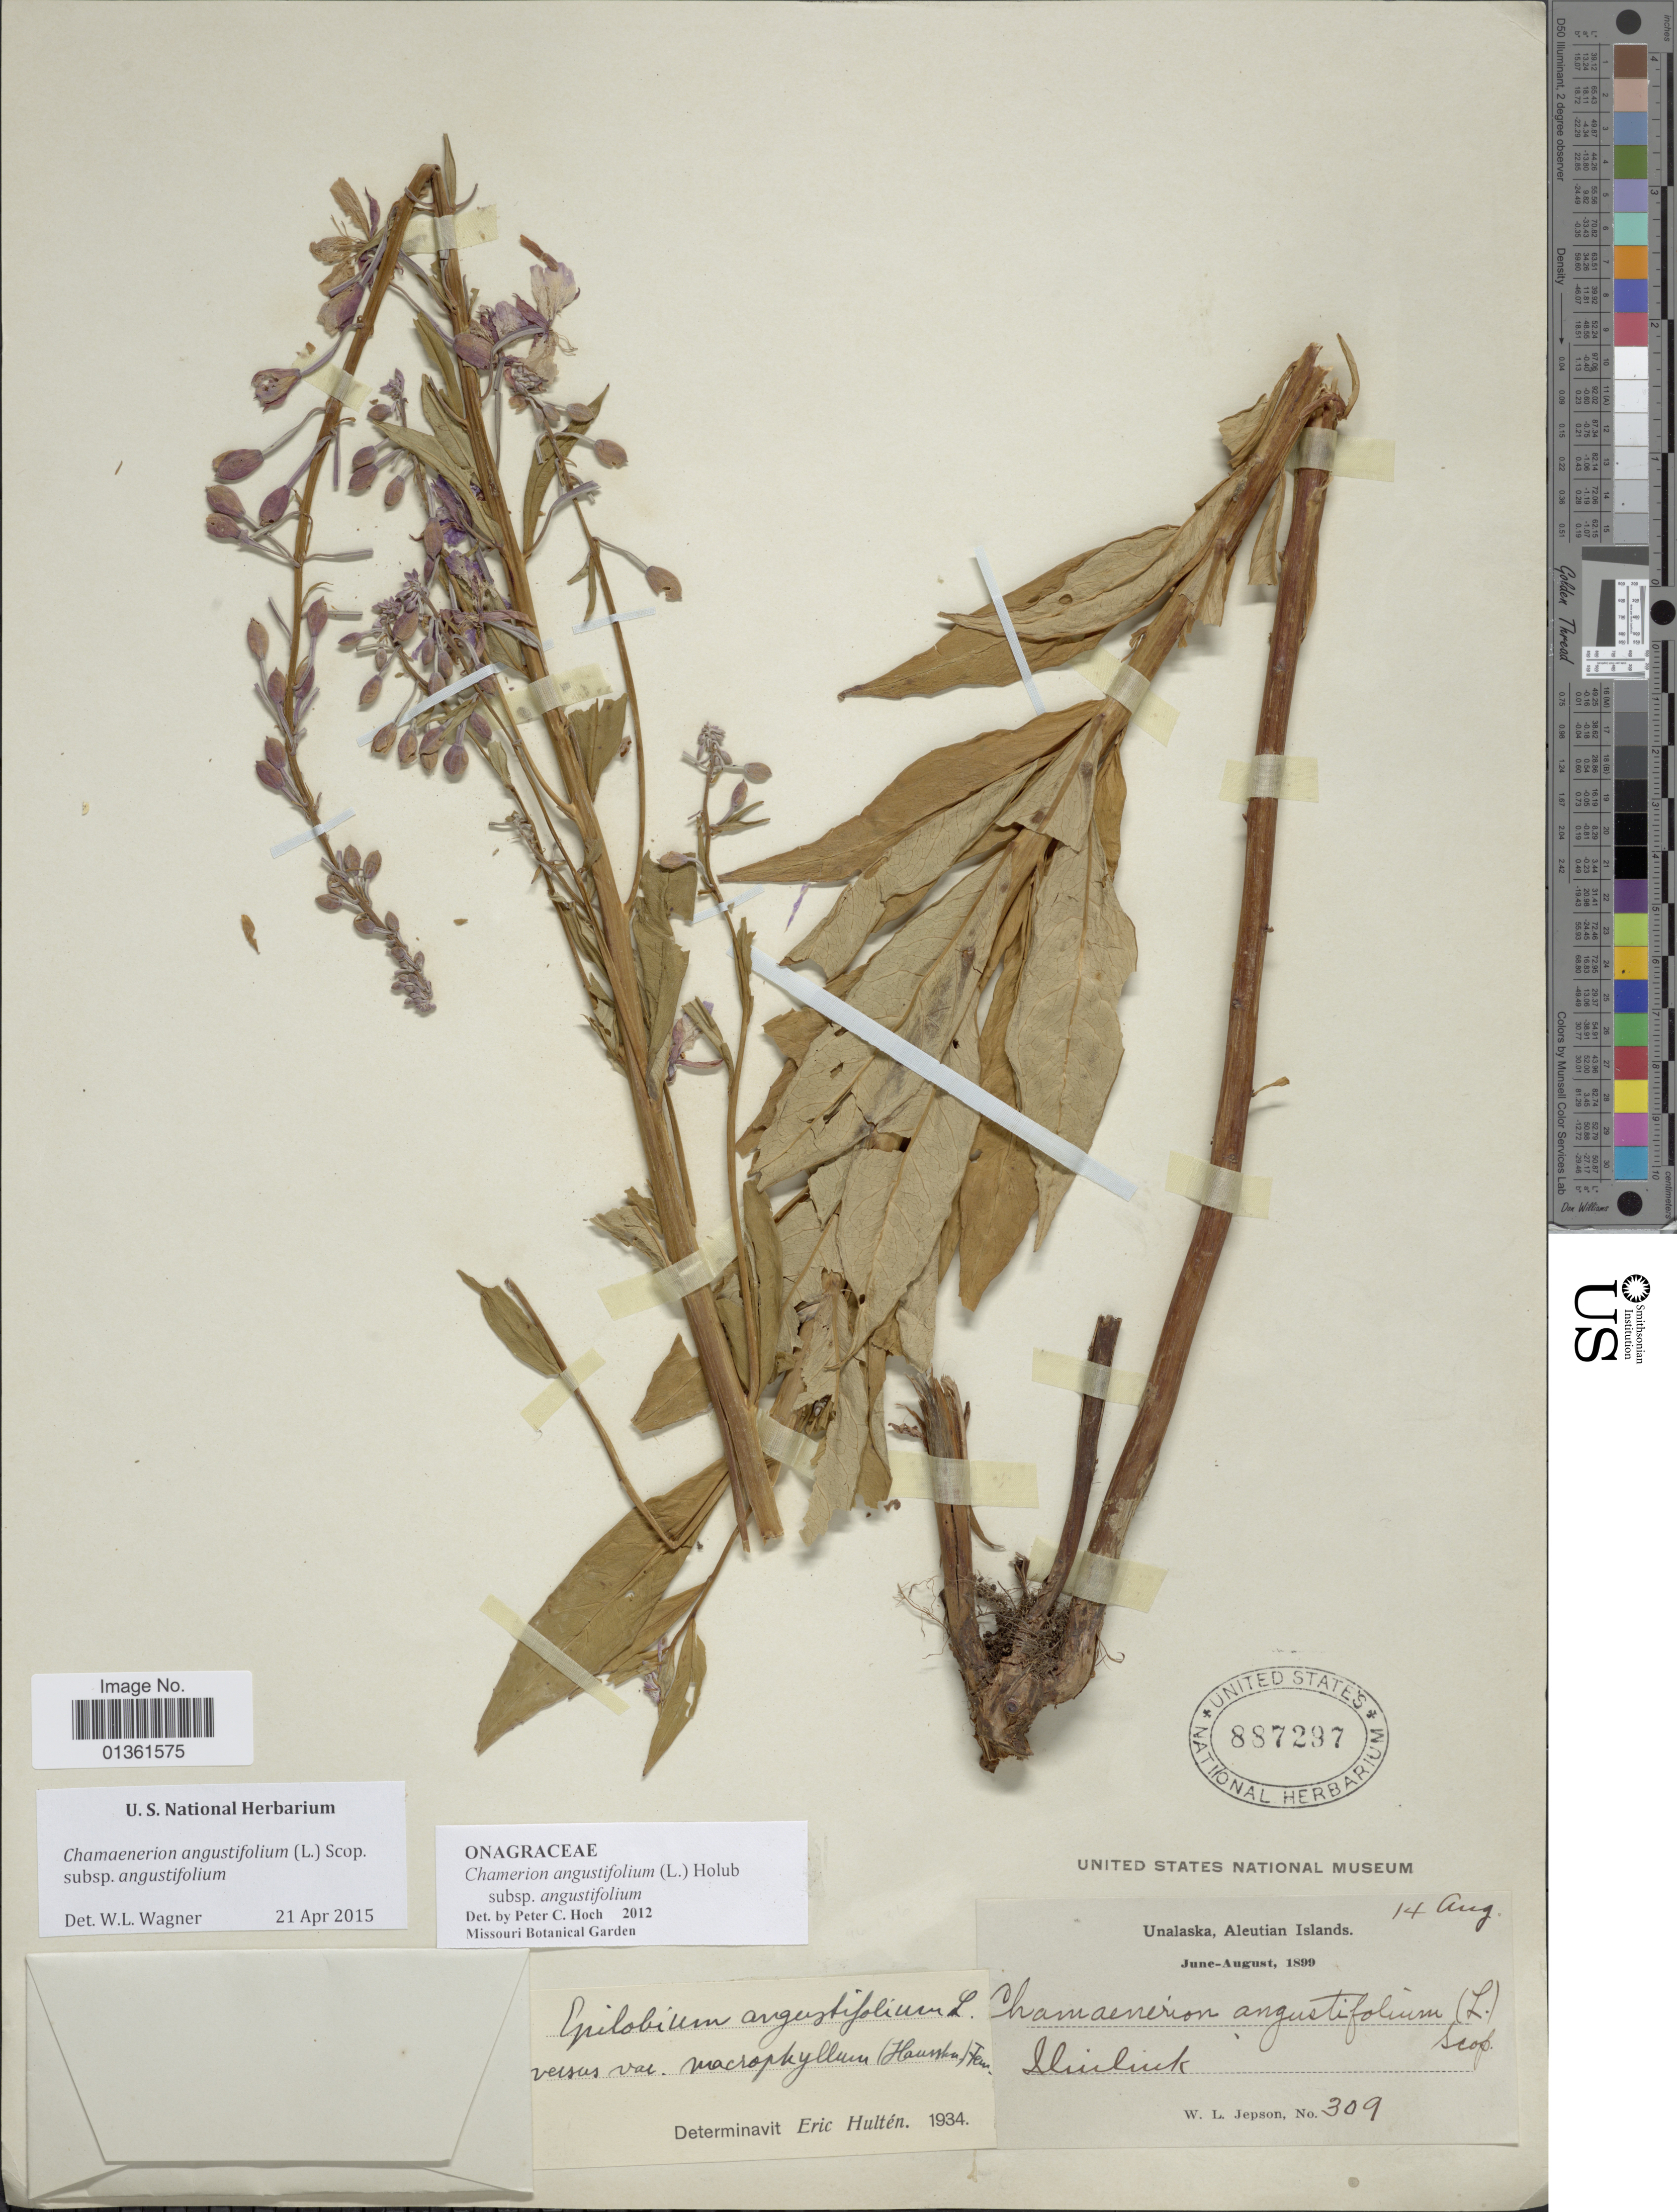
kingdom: Plantae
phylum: Tracheophyta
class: Magnoliopsida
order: Myrtales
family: Onagraceae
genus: Chamaenerion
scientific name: Chamaenerion angustifolium subsp. angustifolium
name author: (L.) Scop.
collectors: W. L. Jepson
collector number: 309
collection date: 1899-08-14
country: United States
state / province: Alaska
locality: Unalaska, Aleutian Island. Iliuliuk.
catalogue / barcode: US 887297